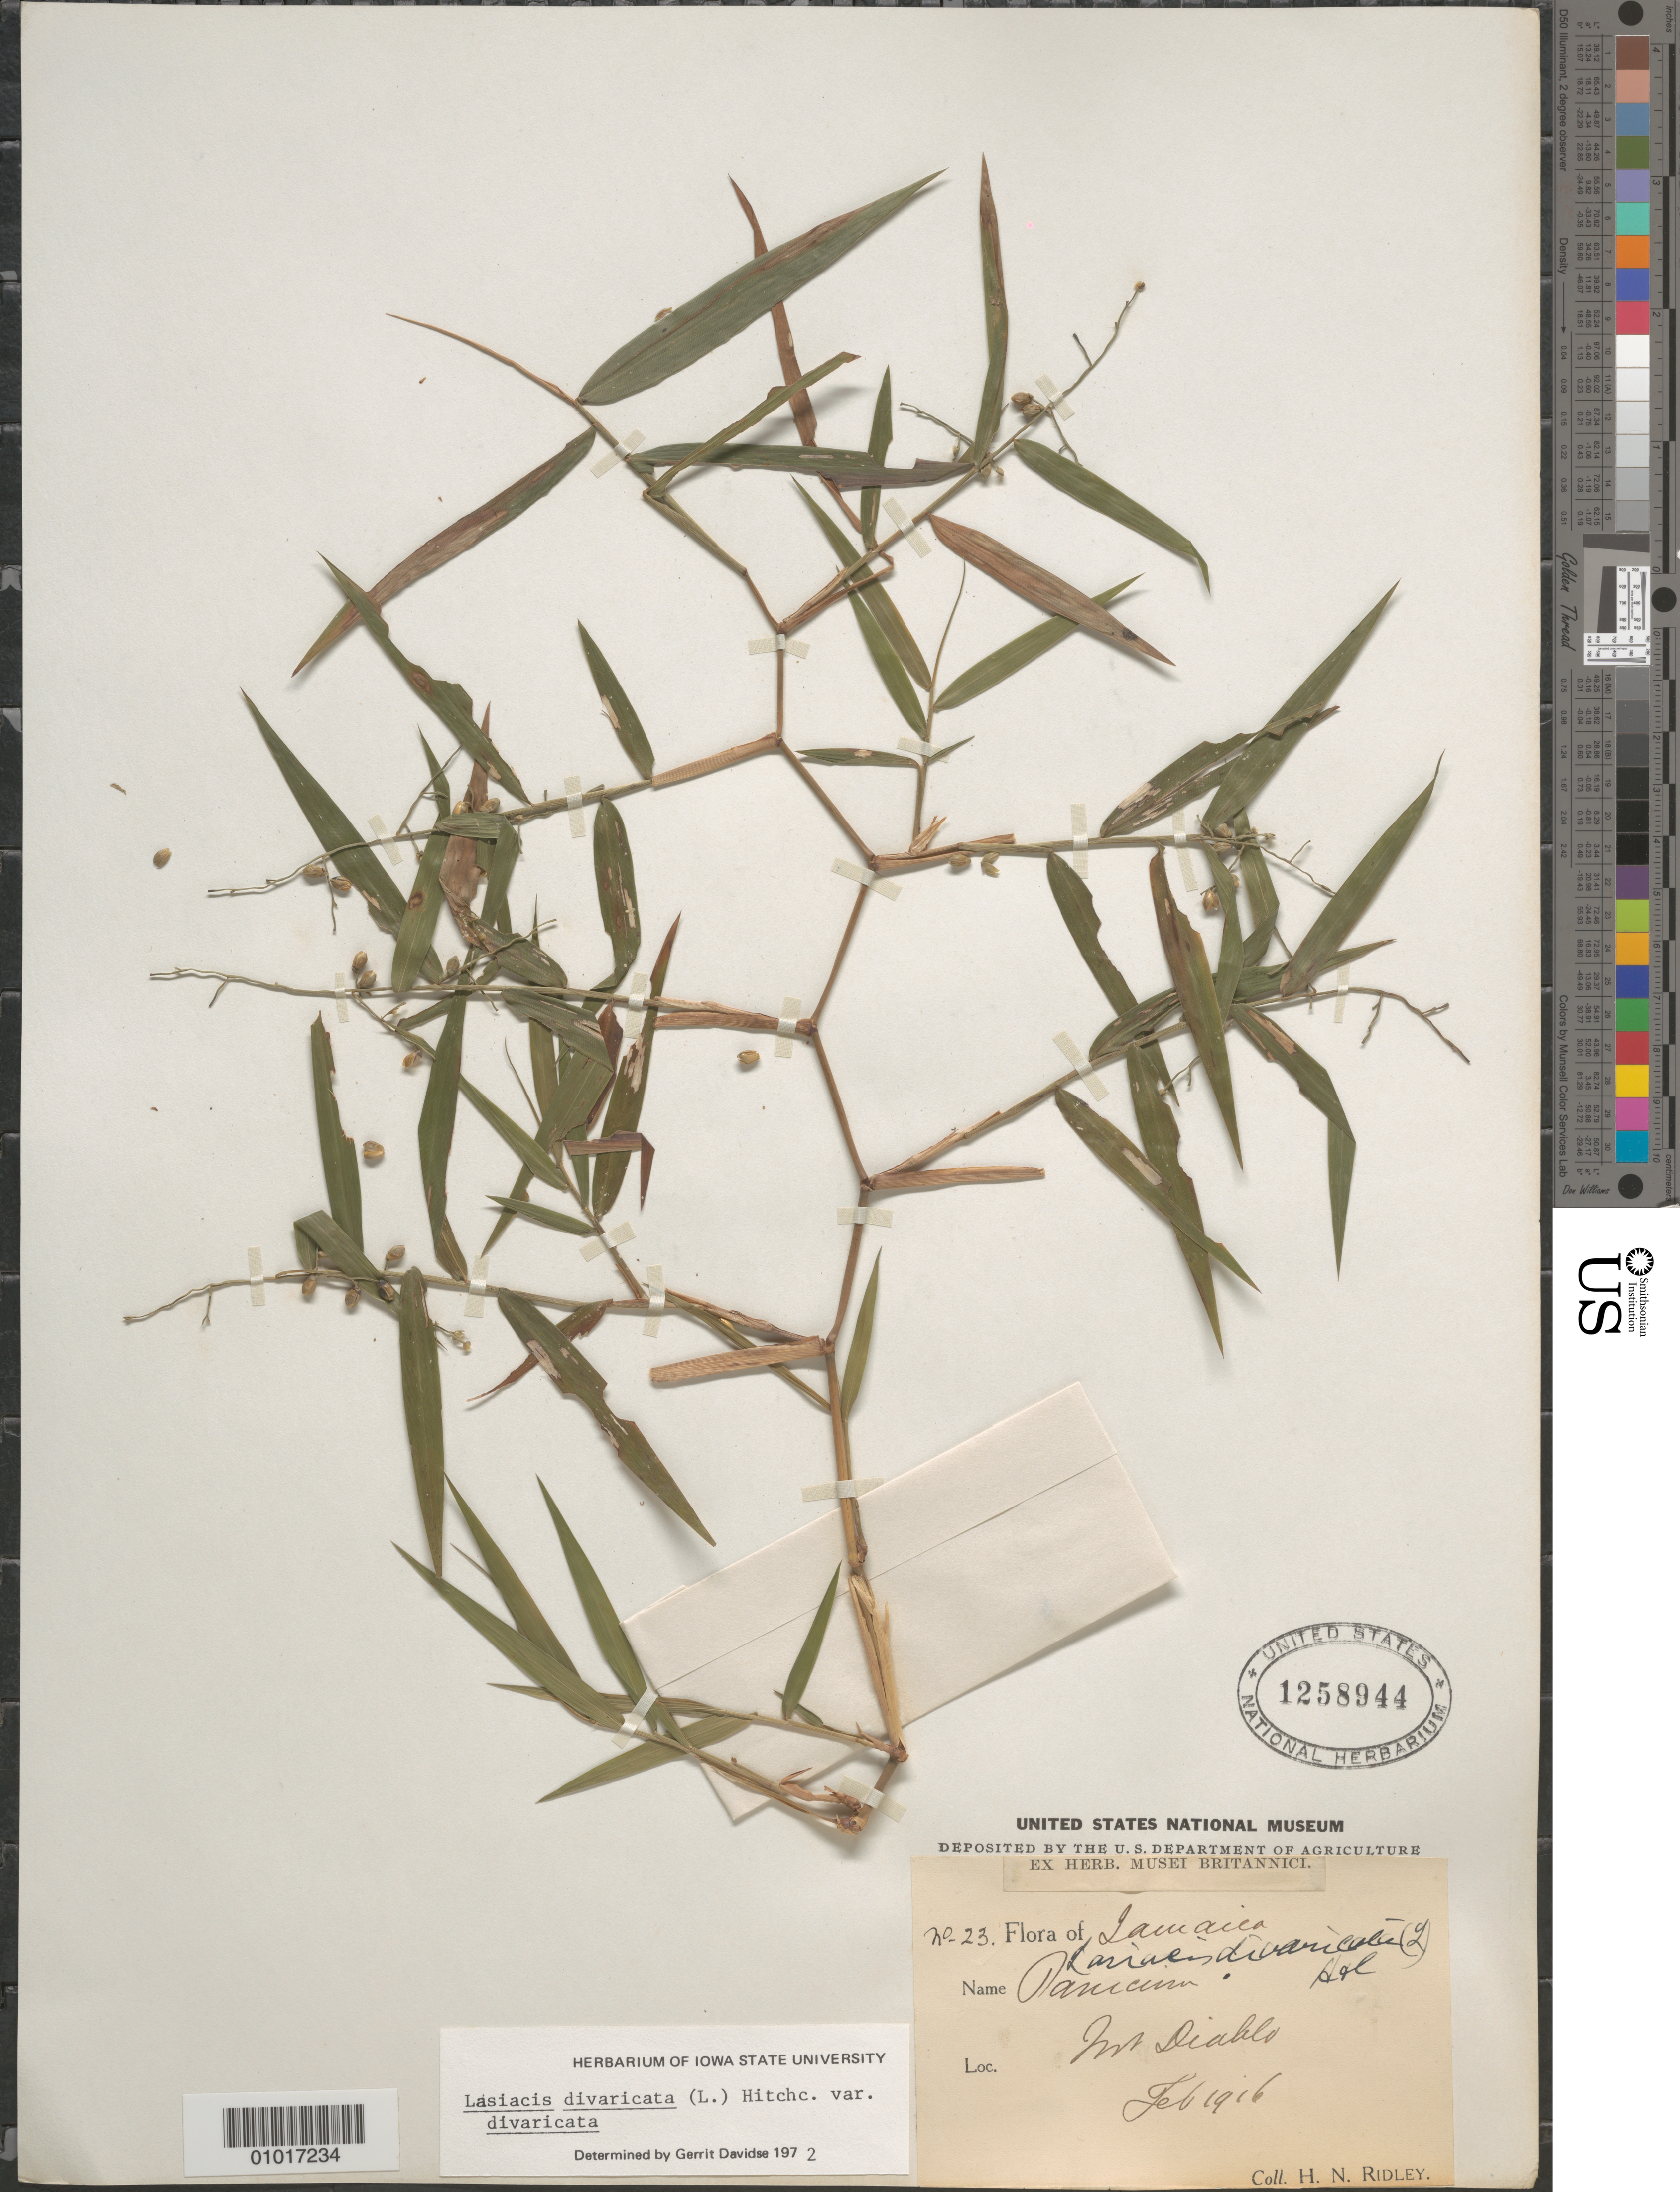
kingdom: Plantae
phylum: Tracheophyta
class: Liliopsida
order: Poales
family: Poaceae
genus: Lasiacis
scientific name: Lasiacis divaricata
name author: (L.) Hitchc.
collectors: H. N. Ridley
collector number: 23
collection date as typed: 01 Feb 1916 to 28 Feb 1916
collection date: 1916-02-01/1916-02-28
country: Jamaica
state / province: Saint Catherine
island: Jamaica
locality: Mt. Diablo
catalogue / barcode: US 1258944